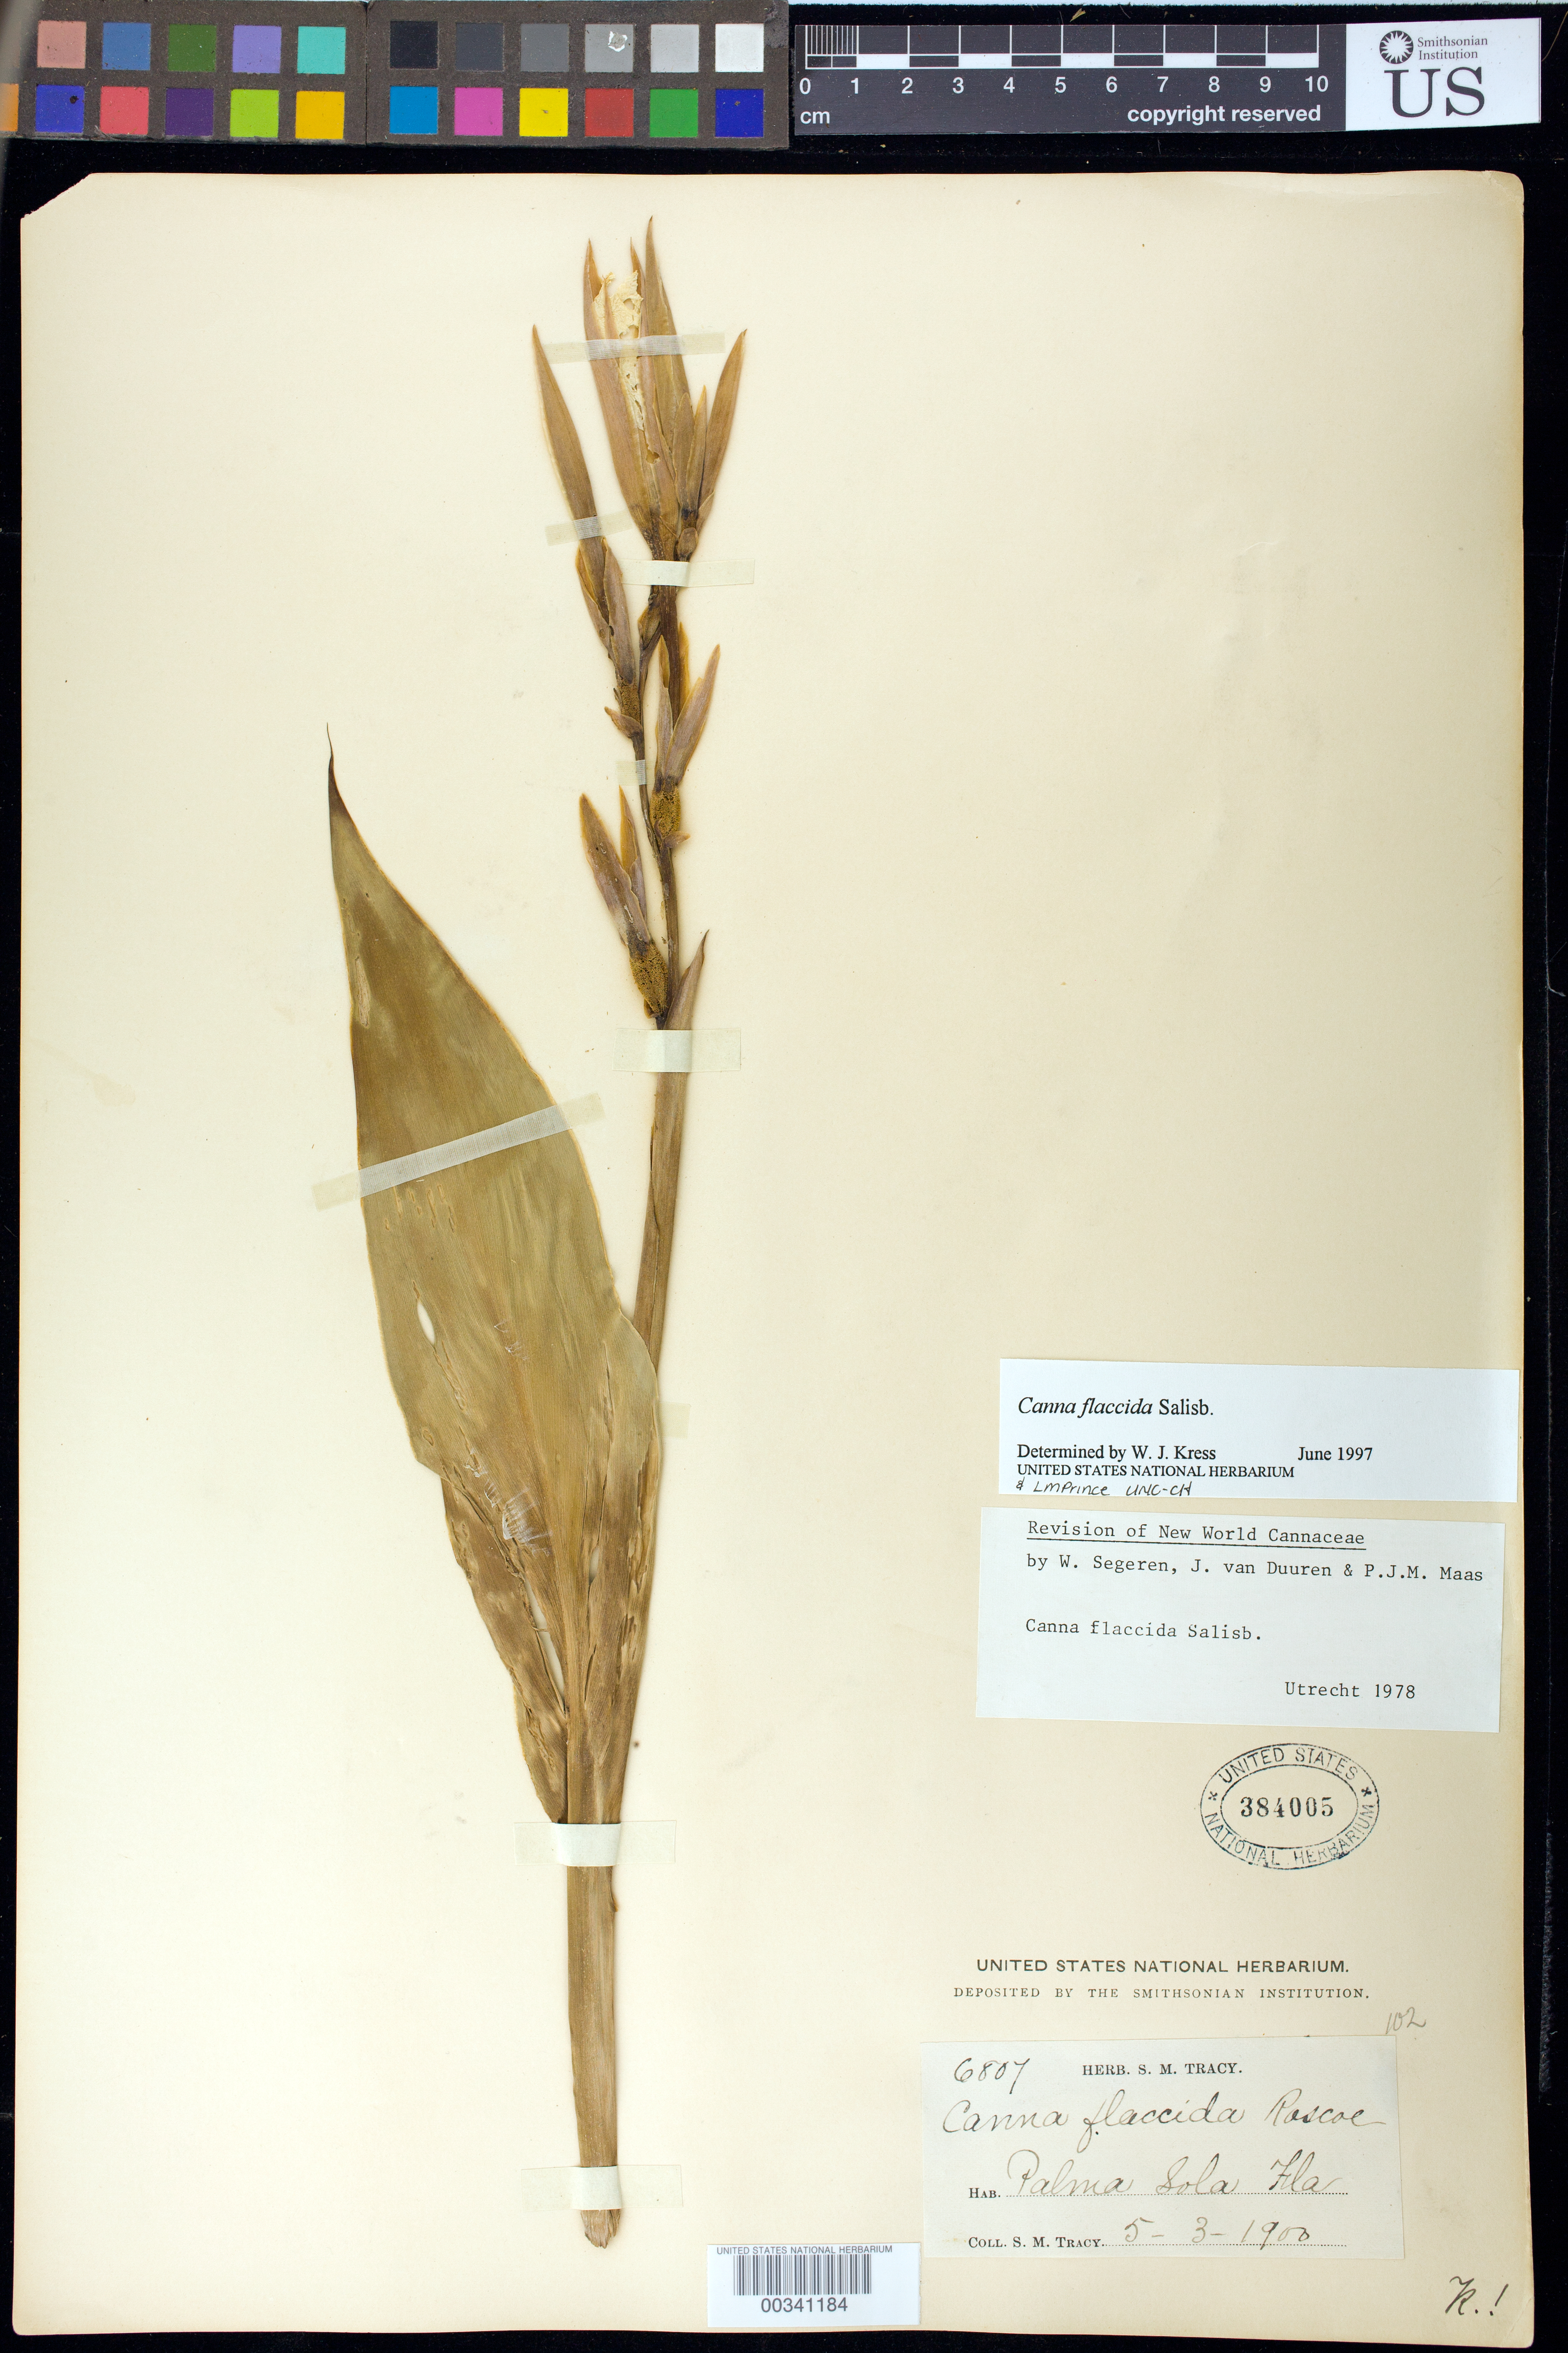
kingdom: Plantae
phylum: Tracheophyta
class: Liliopsida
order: Zingiberales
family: Cannaceae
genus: Canna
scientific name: Canna flaccida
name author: Salisb.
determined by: Segeren, W.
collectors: S. M. Tracy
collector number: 6807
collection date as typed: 03 May 1900 or 05 Mar 1900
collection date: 1900-03-05 or 1900-05-03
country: United States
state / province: Florida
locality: Palma sola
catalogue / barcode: US 384005